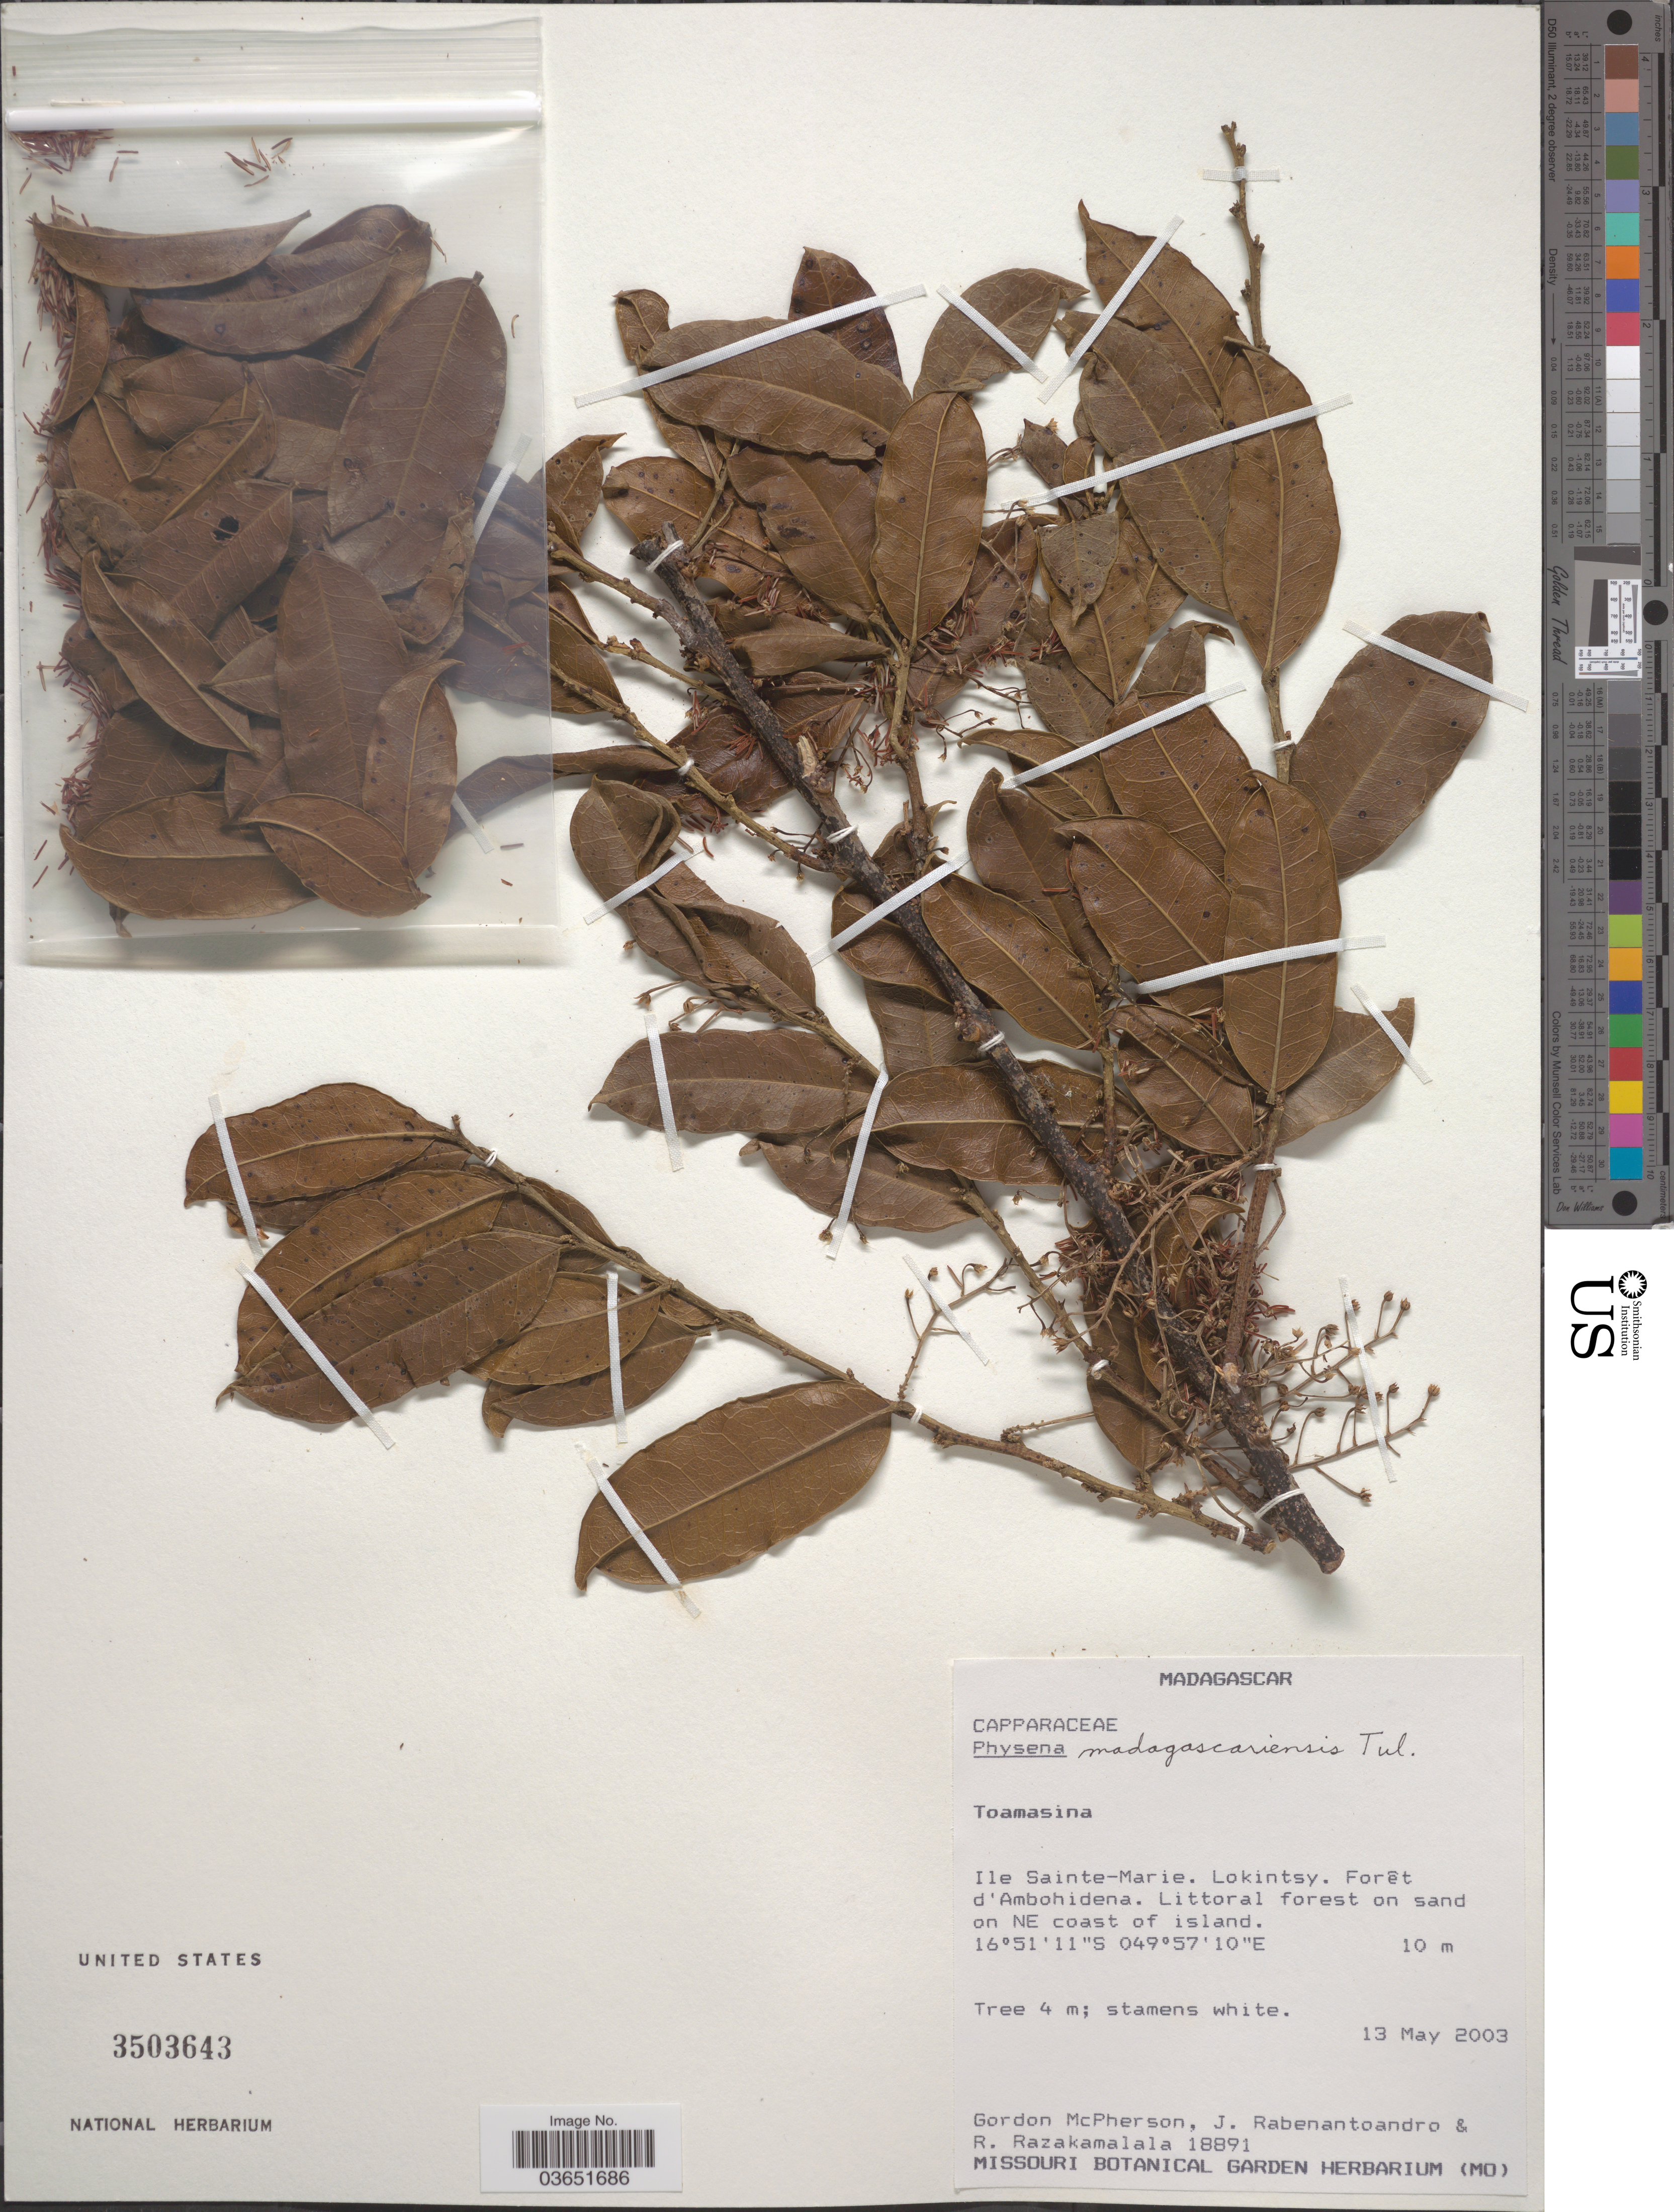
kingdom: Plantae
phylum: Tracheophyta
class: Magnoliopsida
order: Caryophyllales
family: Physenaceae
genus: Physena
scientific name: Physena madagascariensis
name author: Thouars ex Tul.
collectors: G. D. McPherson, J. Rabenantoandro & R. Razakamalala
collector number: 18891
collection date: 2003-05-13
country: Madagascar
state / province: Analanjirofo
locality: Ile Sainte-Marie. Lokintsy. Forêt d'Ambohidena. Littoral forest on sand on NE coast of island.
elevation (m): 10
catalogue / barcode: US 3503643